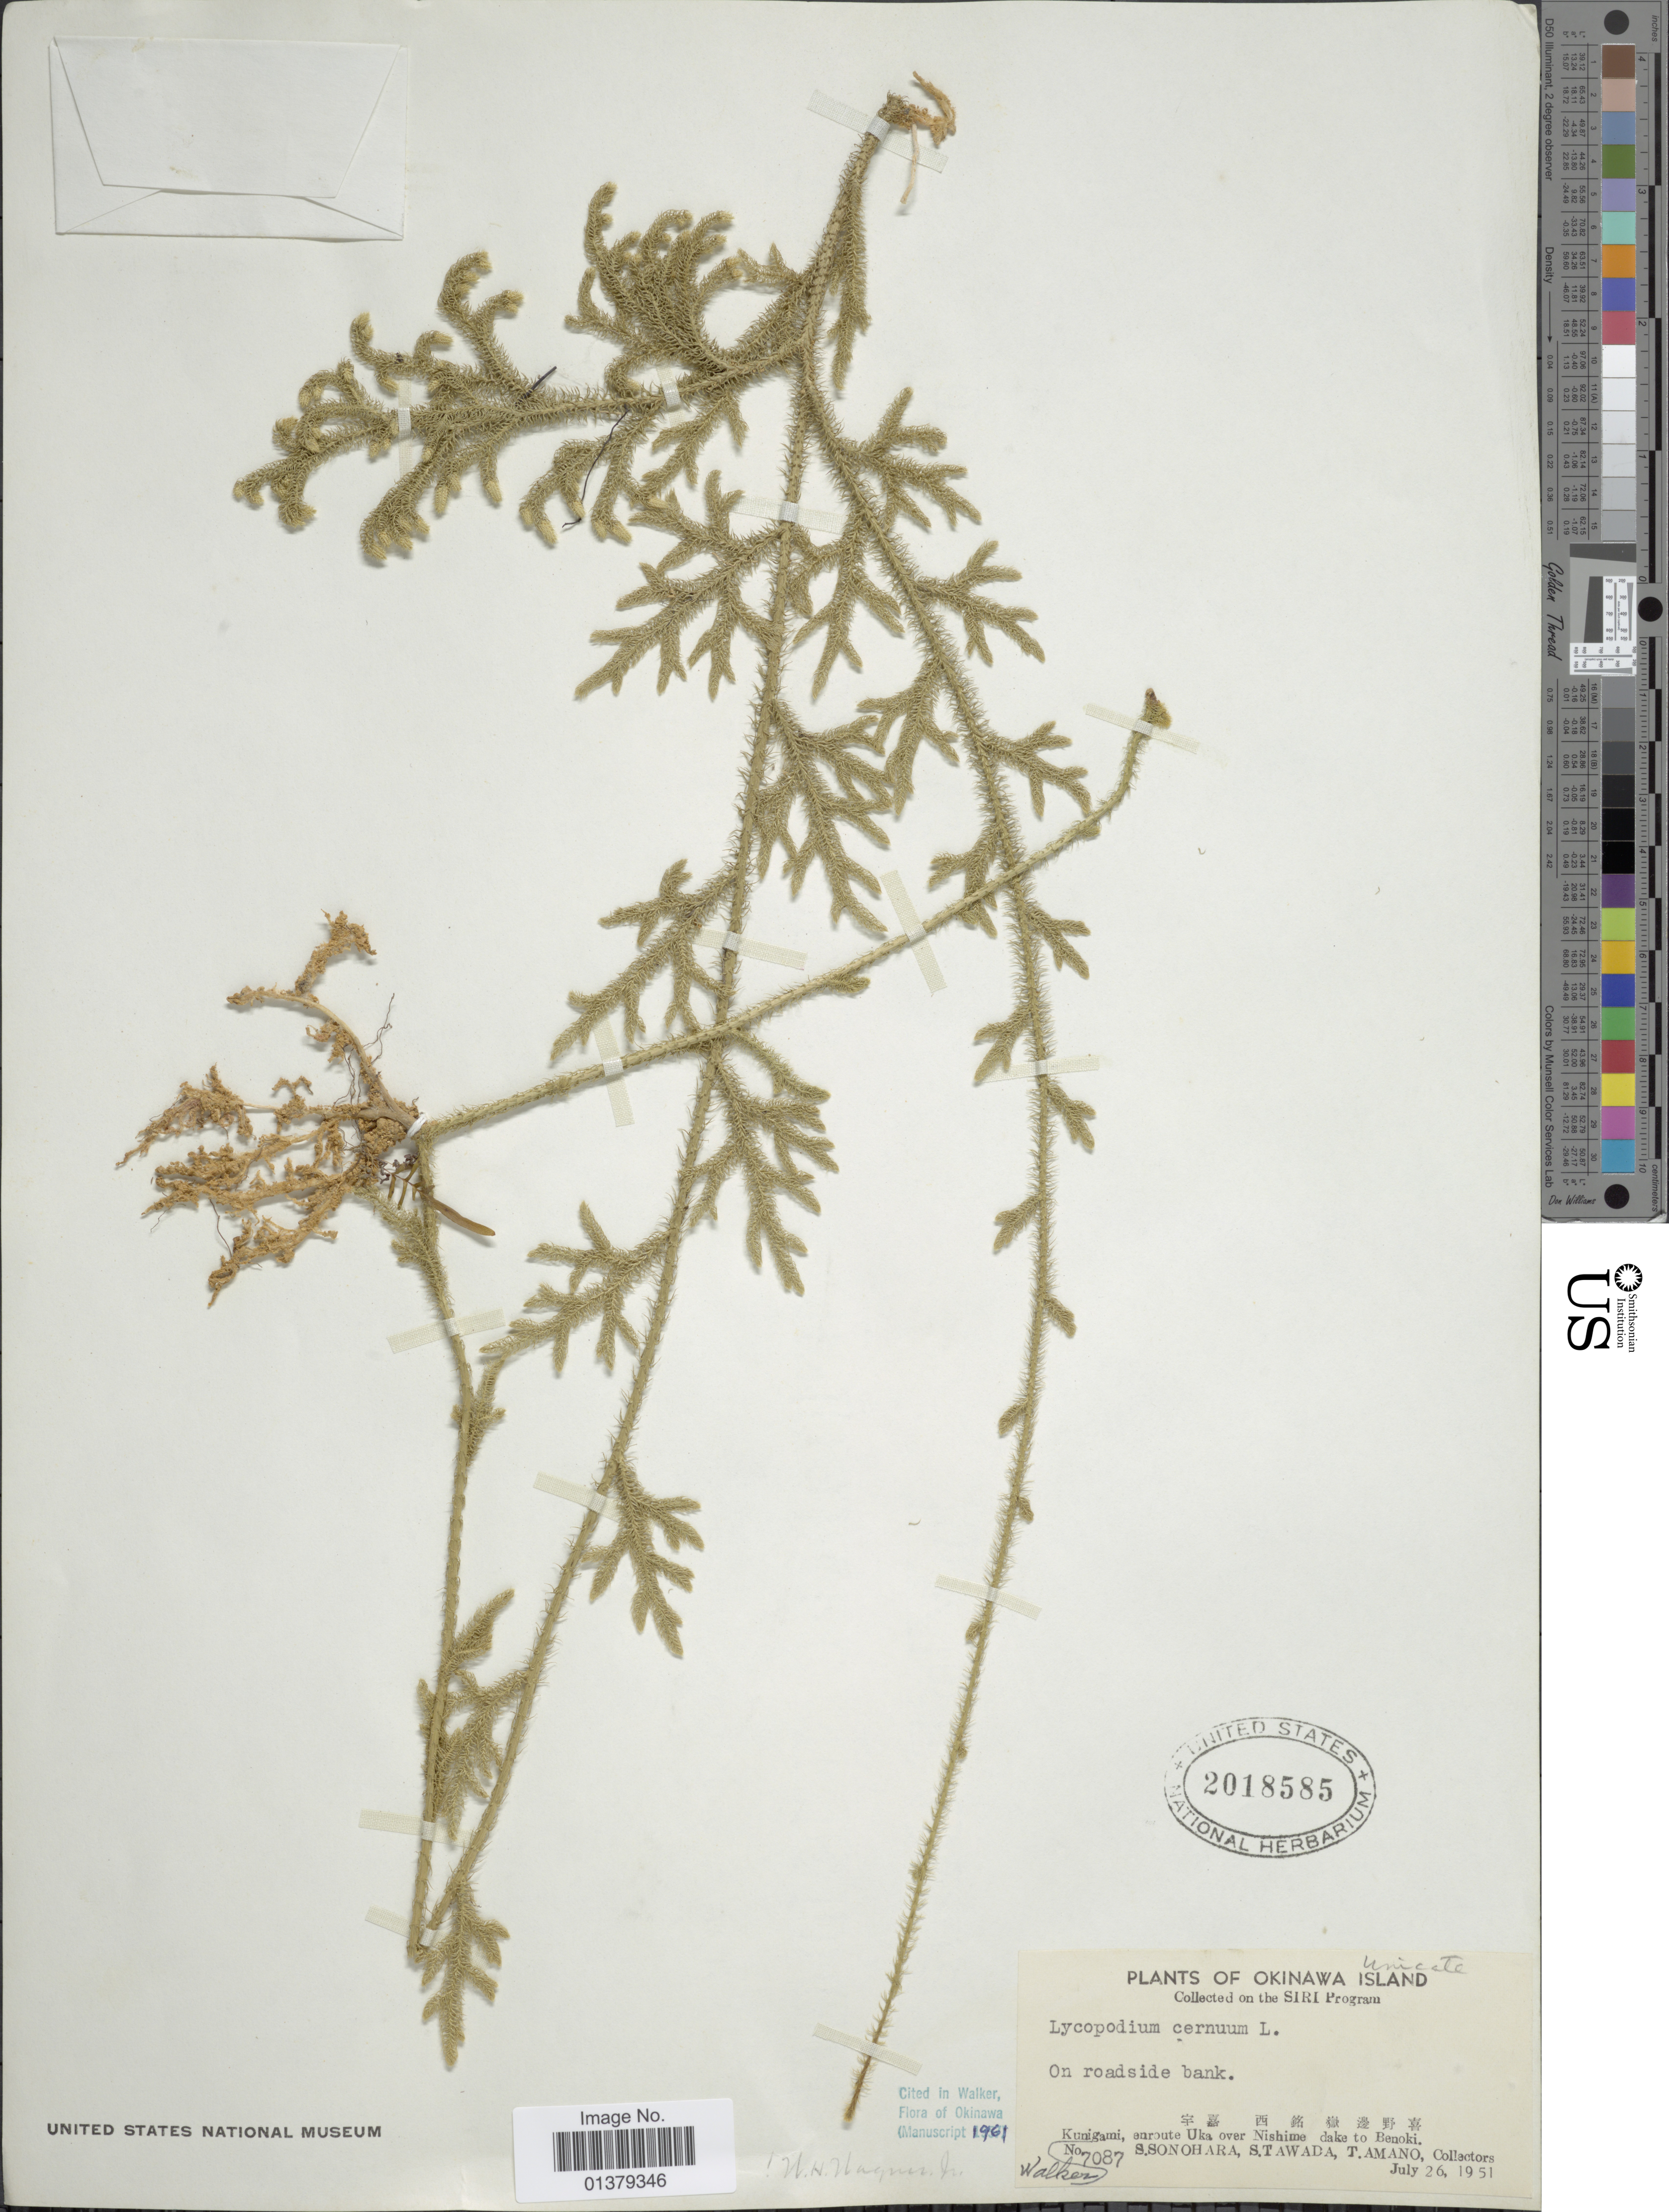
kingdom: Plantae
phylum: Tracheophyta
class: Lycopodiopsida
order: Lycopodiales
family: Lycopodiaceae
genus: Palhinhaea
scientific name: Palhinhaea cernua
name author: (L.) Vasc. & Franco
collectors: S. Sonohara, S. Tawada & T. Amano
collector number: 7087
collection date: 1951-07-26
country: Japan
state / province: Okinawa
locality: Kunigami, enroute Uka over Nishime dake to Benoki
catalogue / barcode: US 2018585